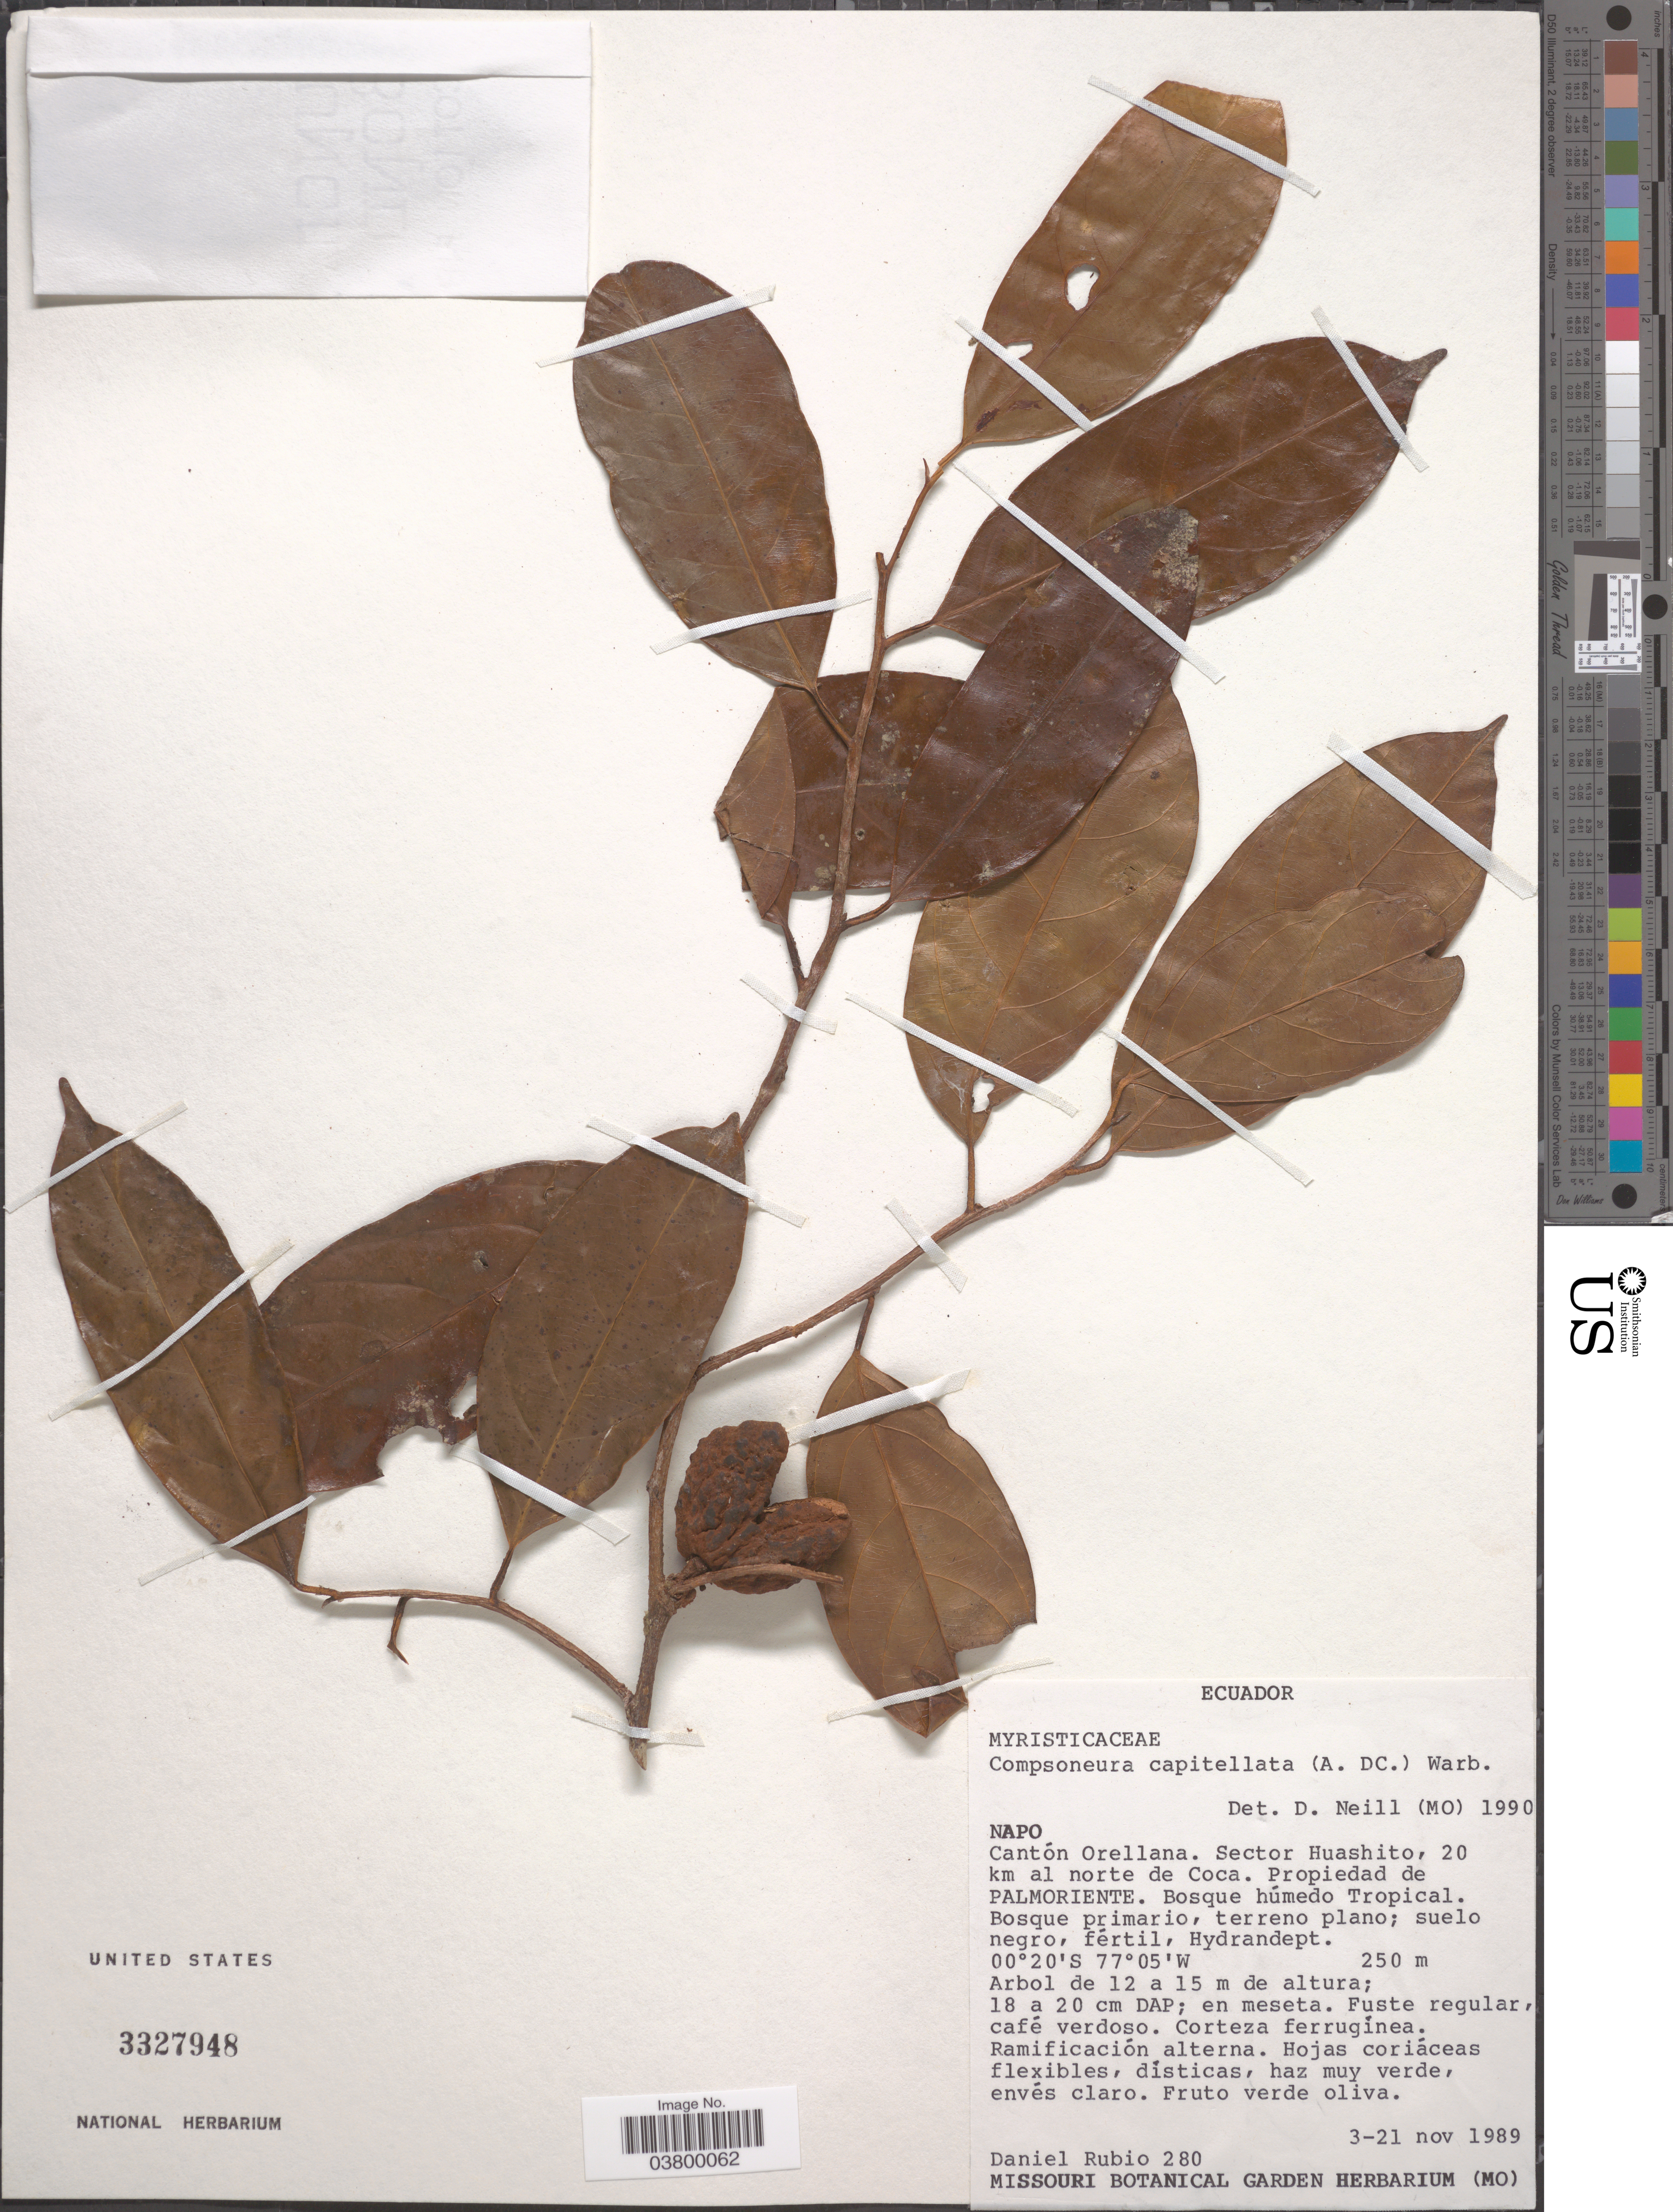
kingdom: Plantae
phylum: Tracheophyta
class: Magnoliopsida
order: Magnoliales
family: Myristicaceae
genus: Compsoneura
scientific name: Compsoneura capitellata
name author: (A. DC.) Warb.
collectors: D. Rubio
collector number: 280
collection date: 1989-11-03/1989-11-21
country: Ecuador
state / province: Napo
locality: Cantón Orellana. Sector Huashito, 20 km al norte de Coca. Propiedad de Palmoriente.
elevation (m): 250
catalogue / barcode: US 3327948